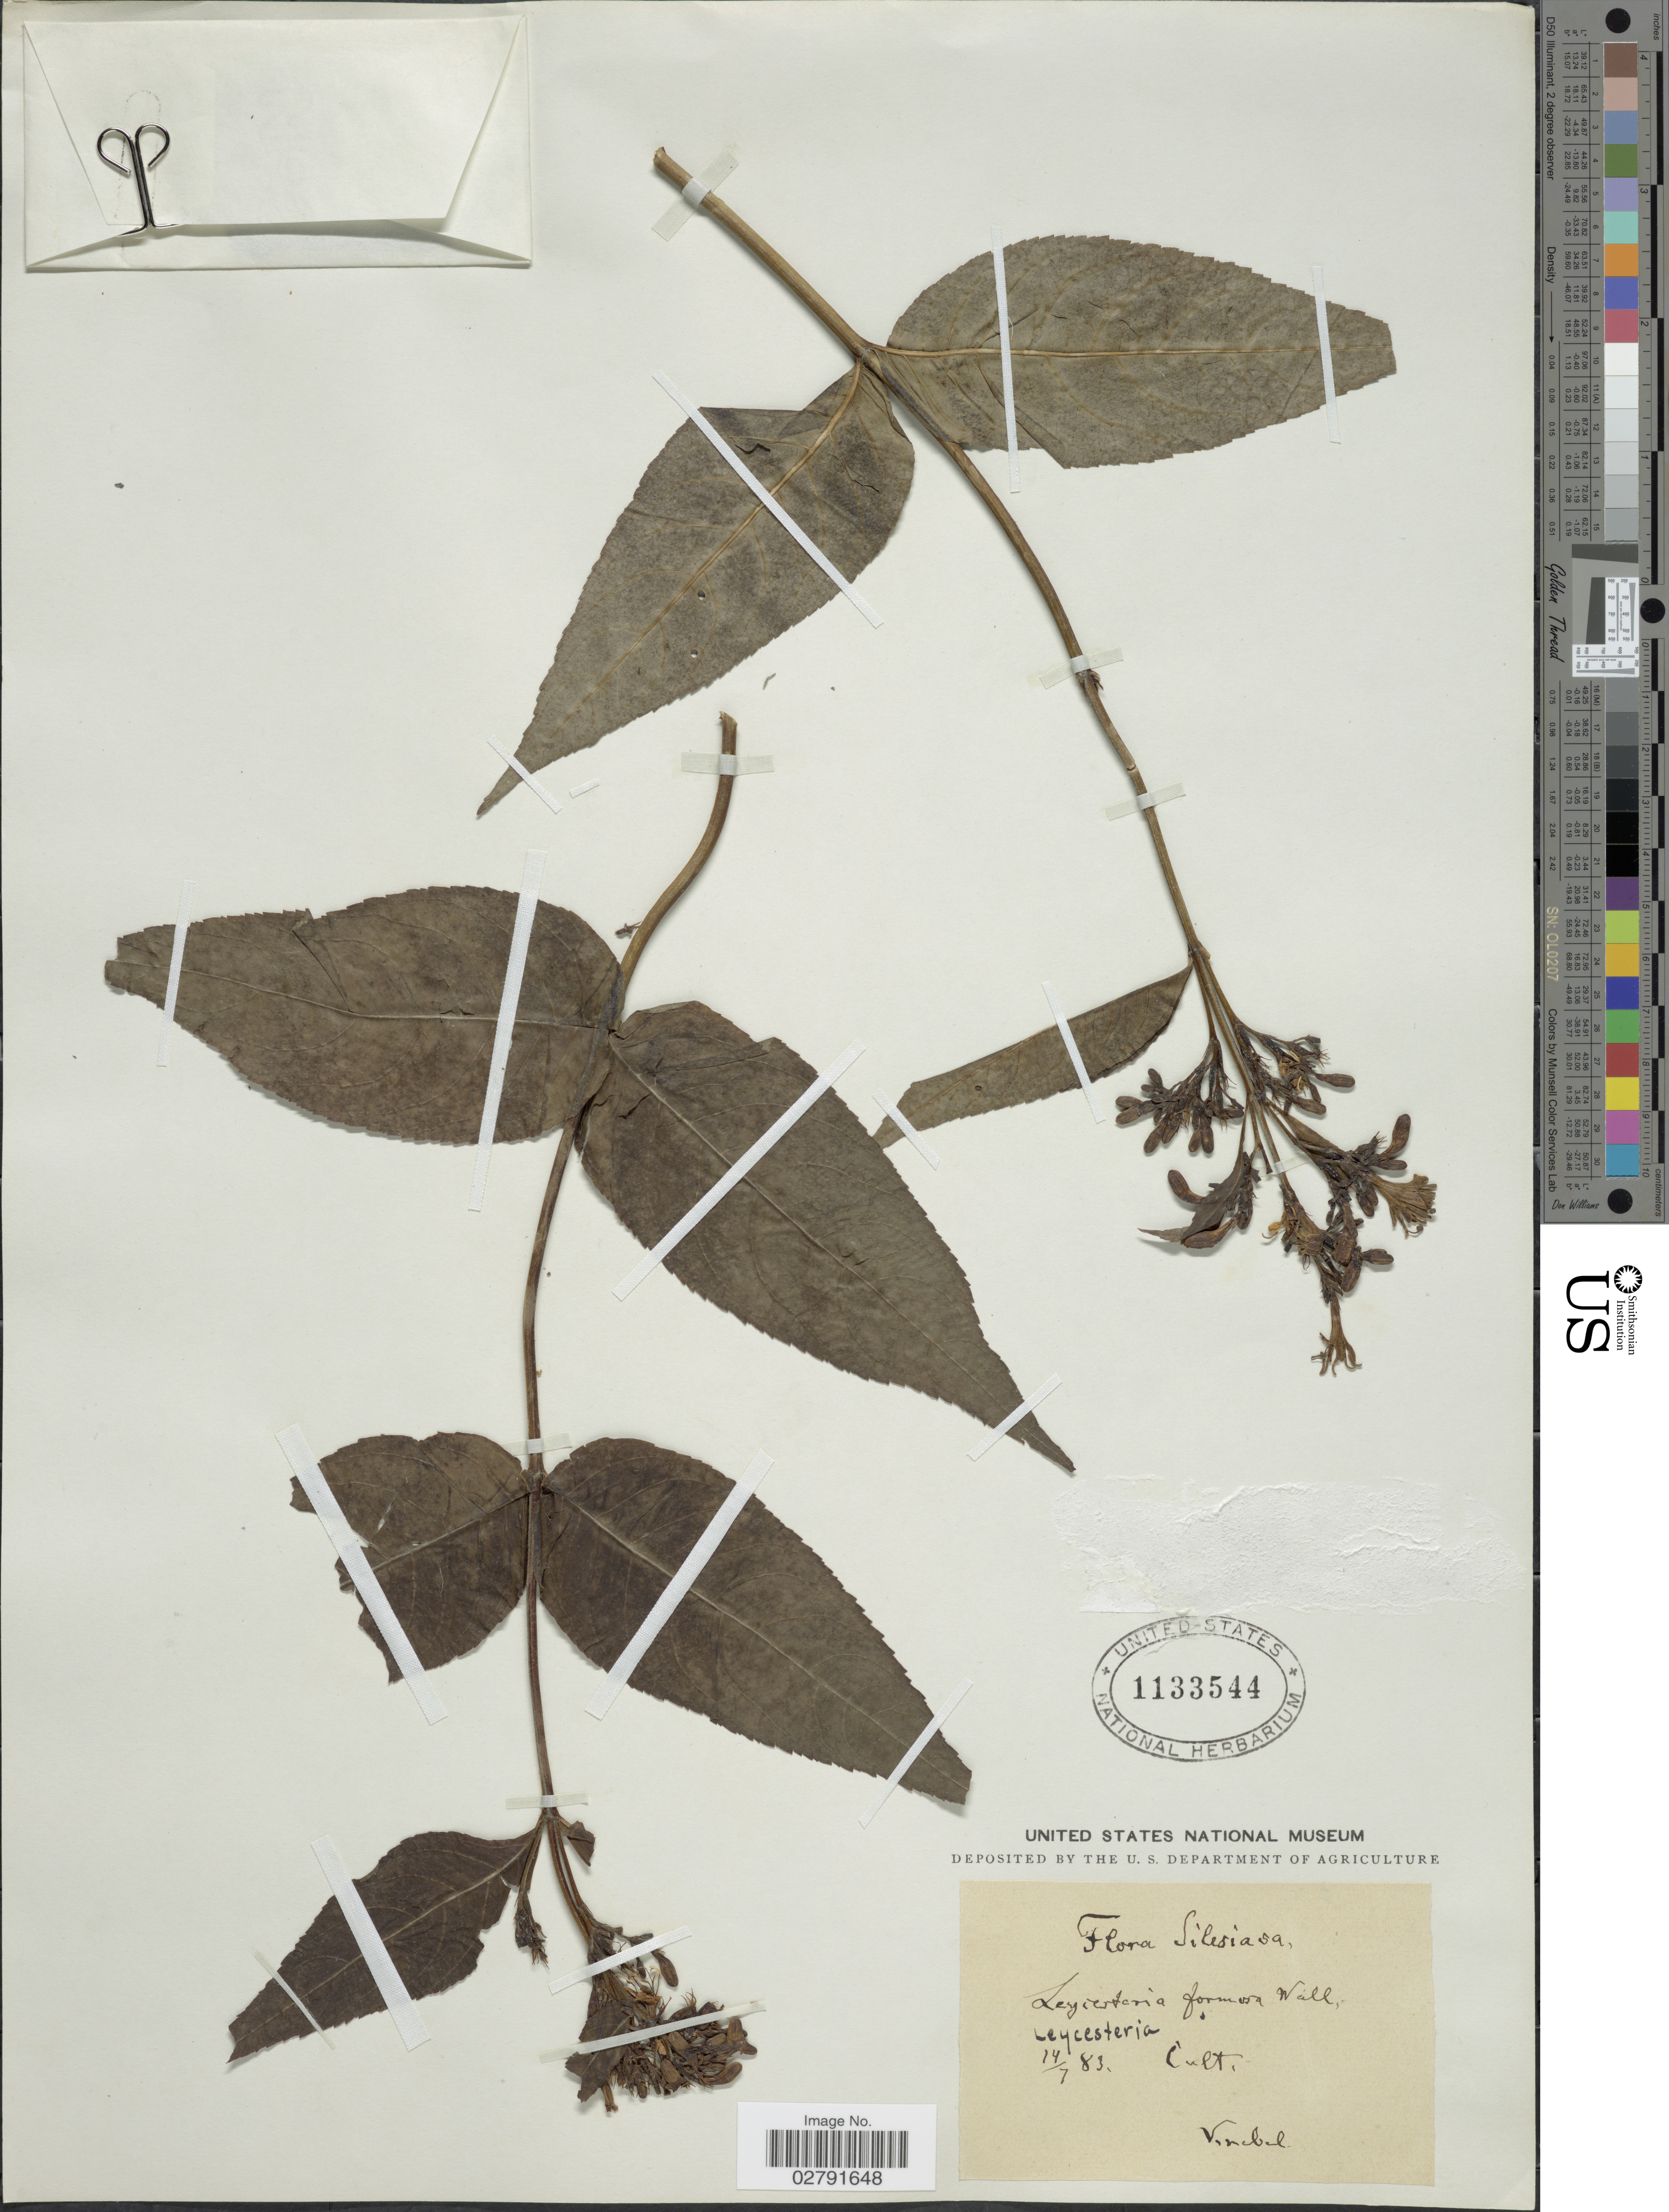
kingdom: Plantae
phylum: Tracheophyta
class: Magnoliopsida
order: Dipsacales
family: Caprifoliaceae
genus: Leycesteria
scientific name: Leycesteria formosa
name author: Wall.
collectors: Vinebel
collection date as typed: Transcribed d/m/y: 14/7/83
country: Poland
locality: Silesiasa [interpreted]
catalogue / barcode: US 1133544